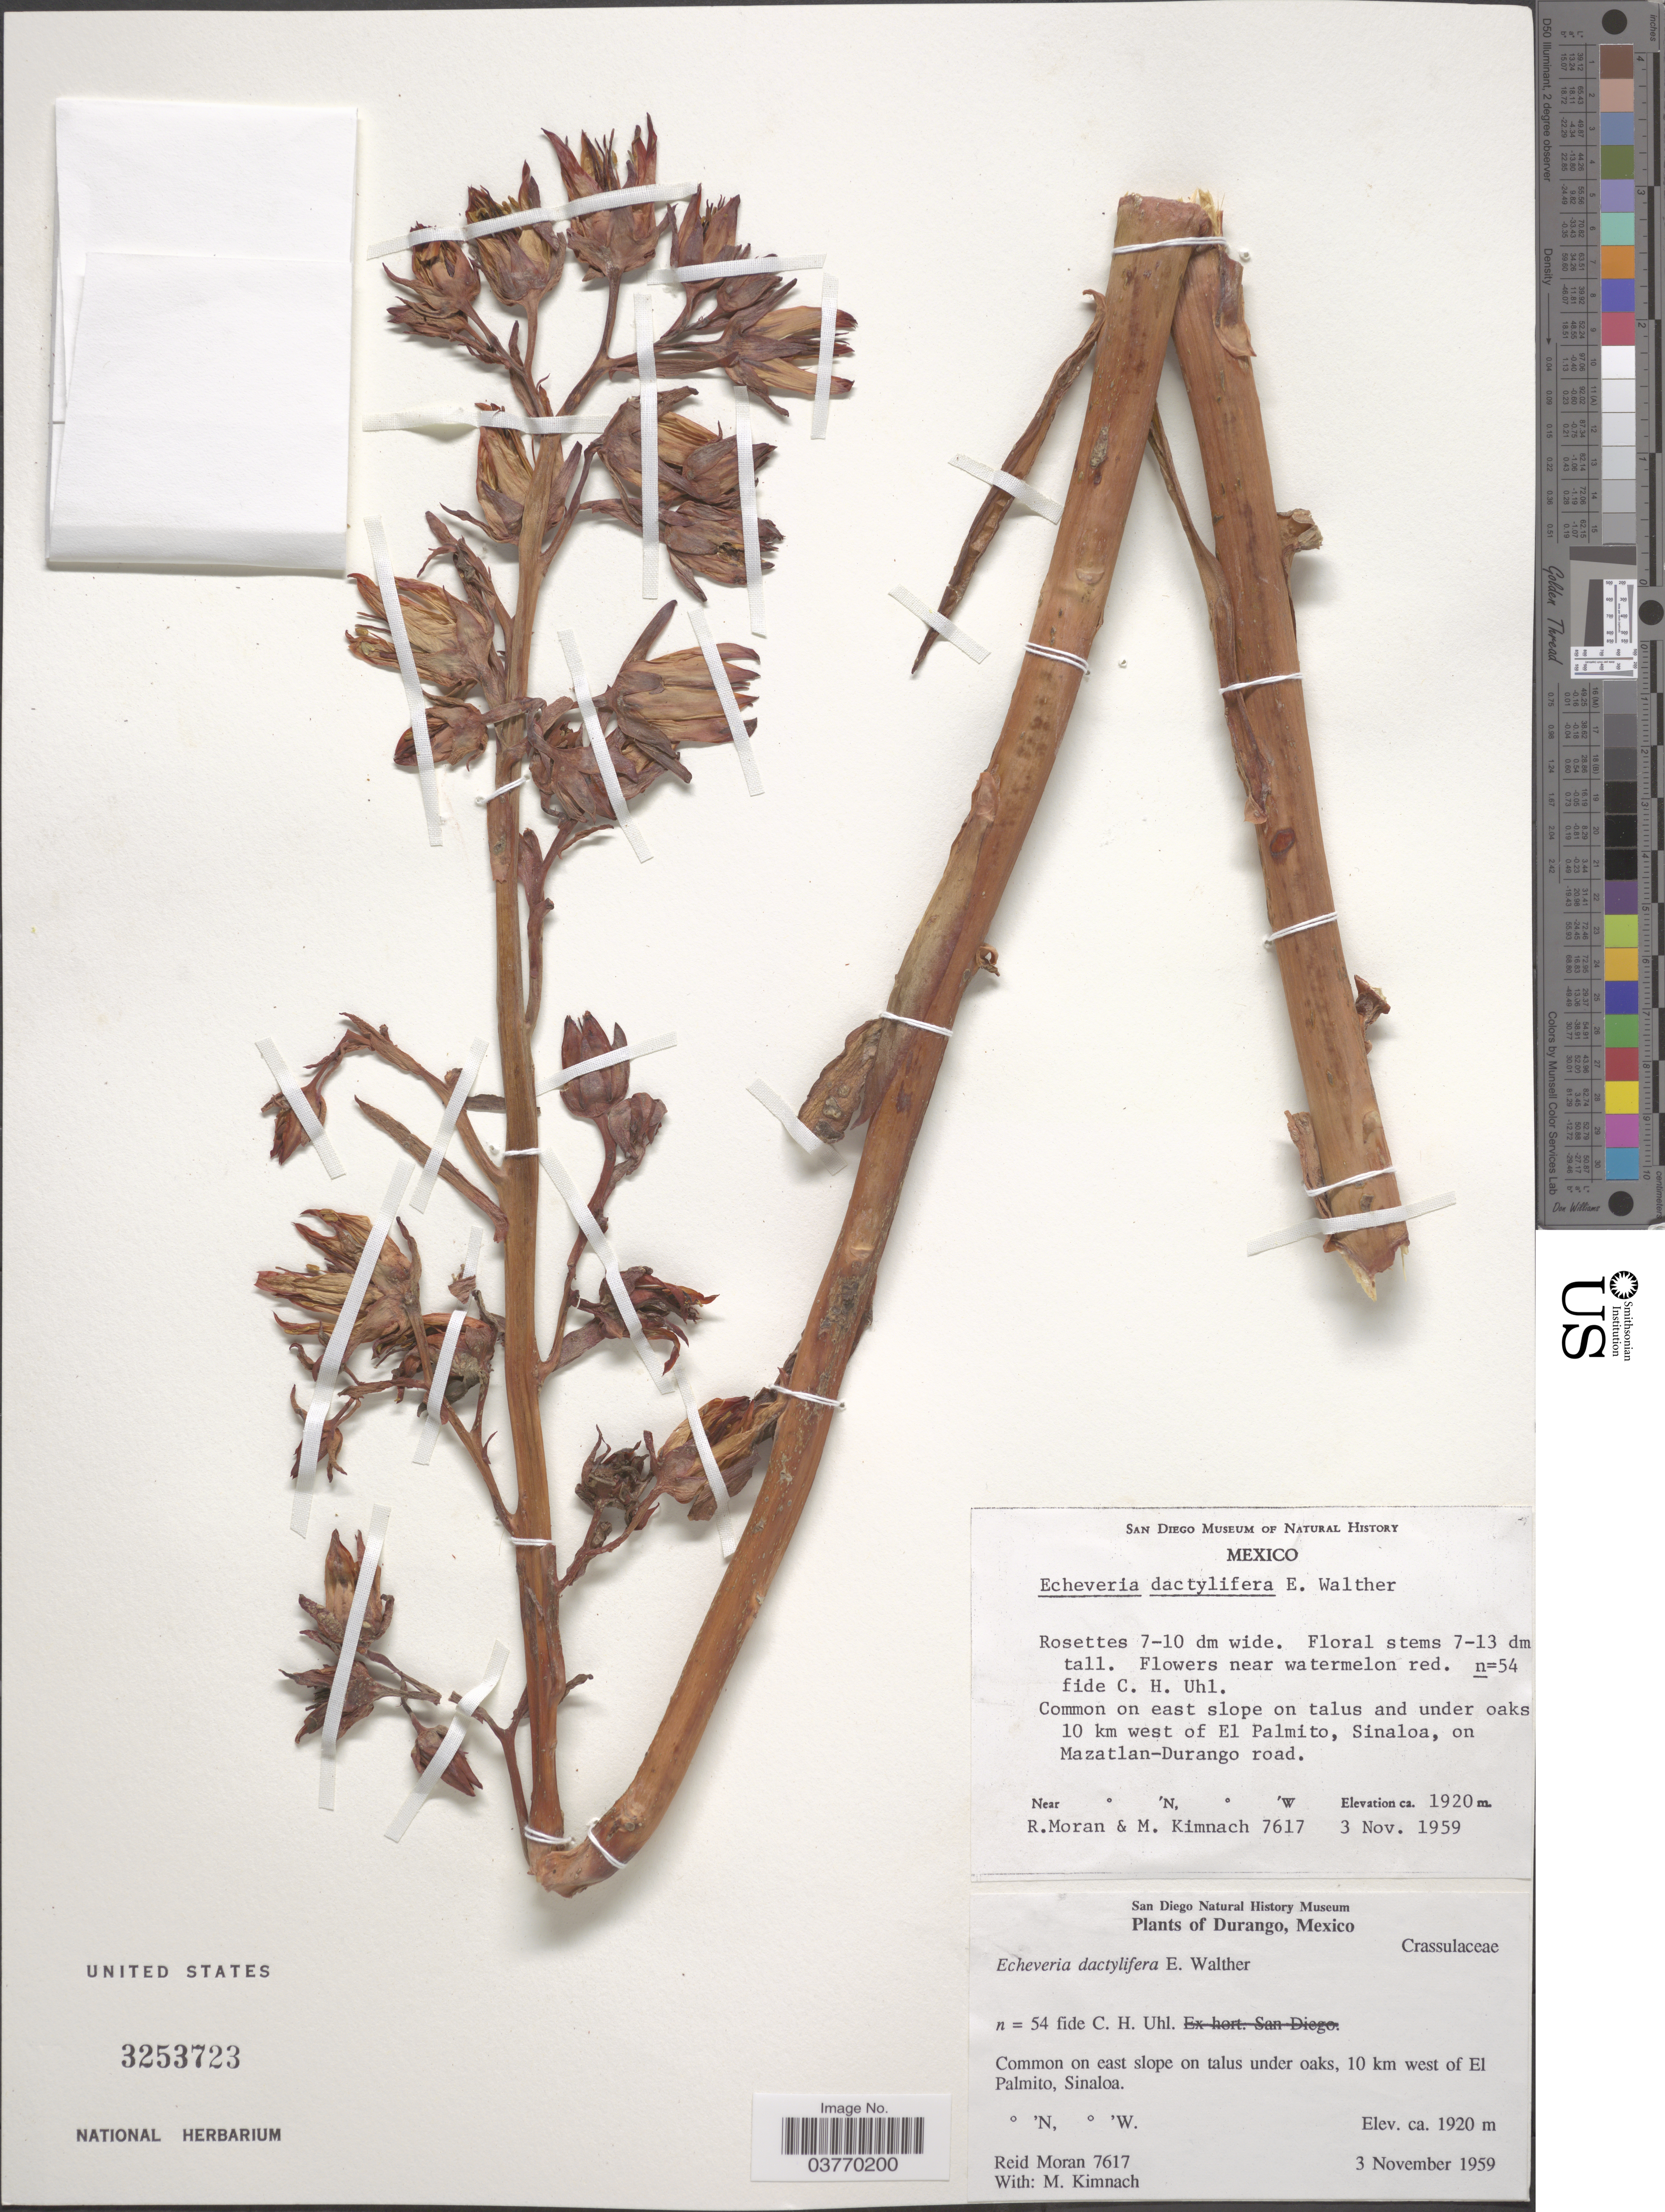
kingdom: Plantae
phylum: Tracheophyta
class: Magnoliopsida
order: Saxifragales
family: Crassulaceae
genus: Echeveria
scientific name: Echeveria dactylifera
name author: E. Walther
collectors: R. V. Moran & M. W. Kimnach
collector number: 7617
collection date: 1959-11-03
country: Mexico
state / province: Durango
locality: Common on east slope on talus and under oaks, 10 km west of El Palmito, Sinaloa, on Mazatlan-Durango road.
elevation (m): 1920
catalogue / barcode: US 3253723